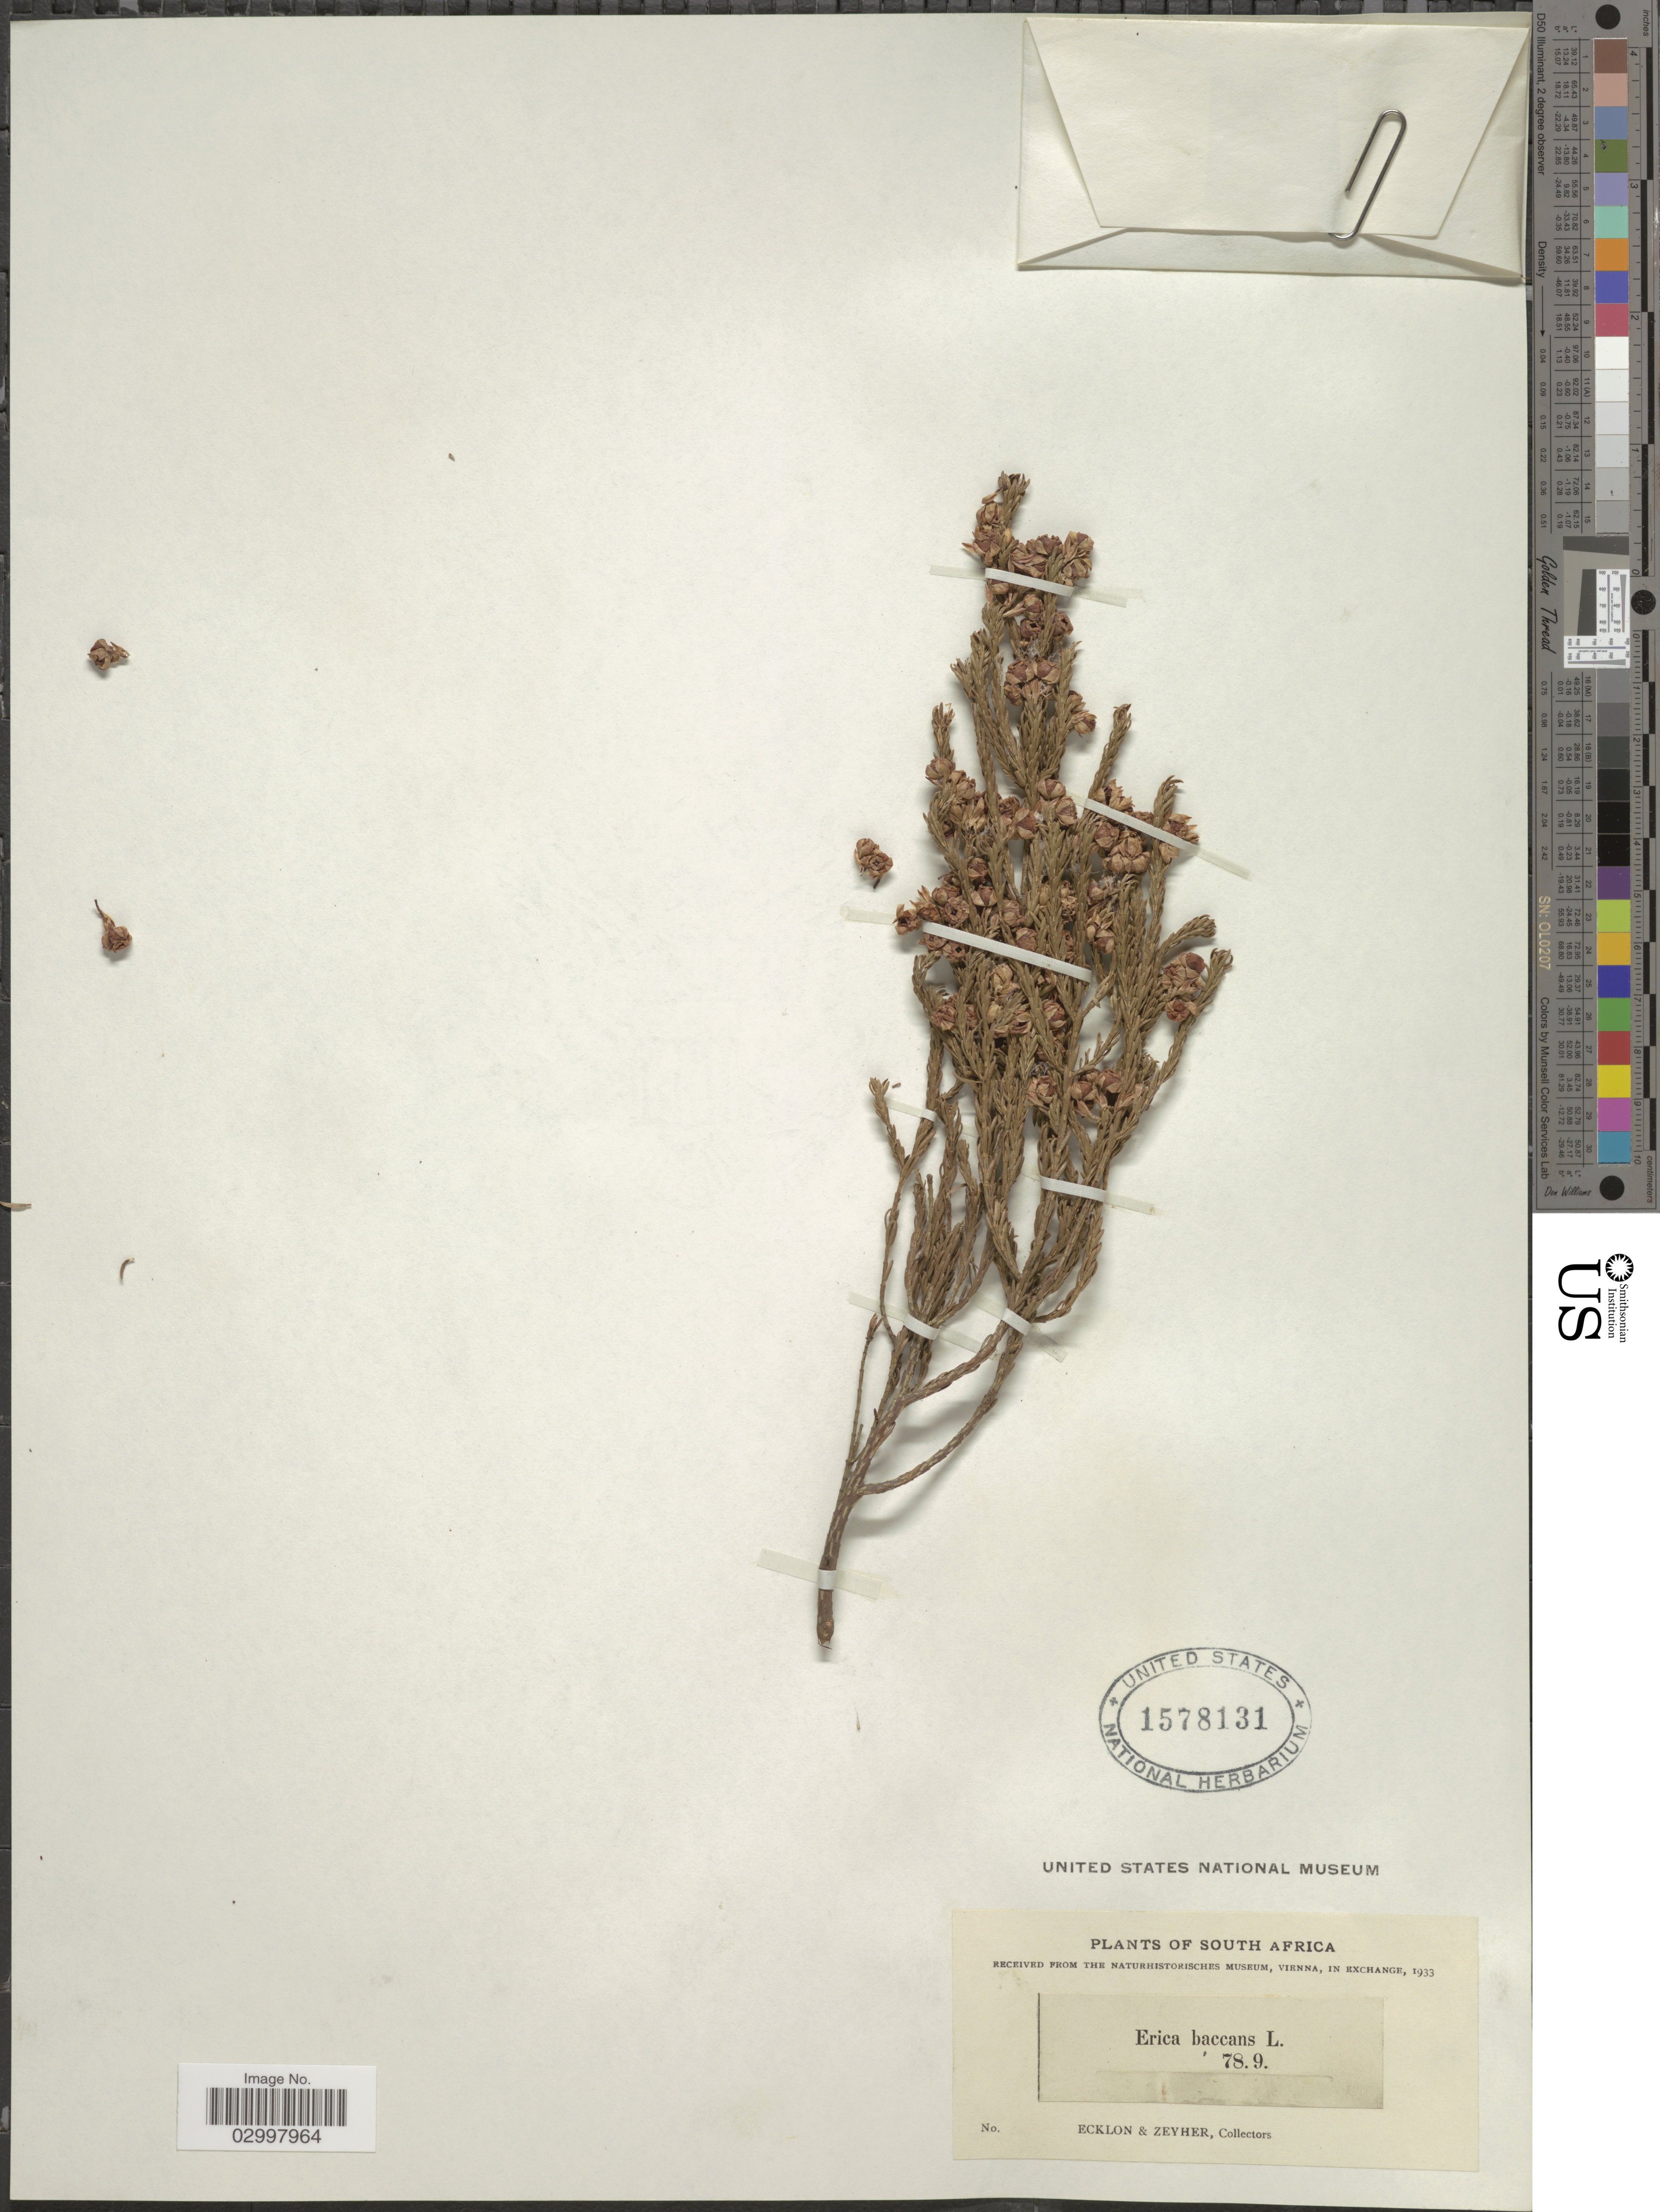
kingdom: Plantae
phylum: Tracheophyta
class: Magnoliopsida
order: Ericales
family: Ericaceae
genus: Erica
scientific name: Erica baccans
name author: L.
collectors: -. Ecklon & -. Zeyher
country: South Africa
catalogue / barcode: US 1578131